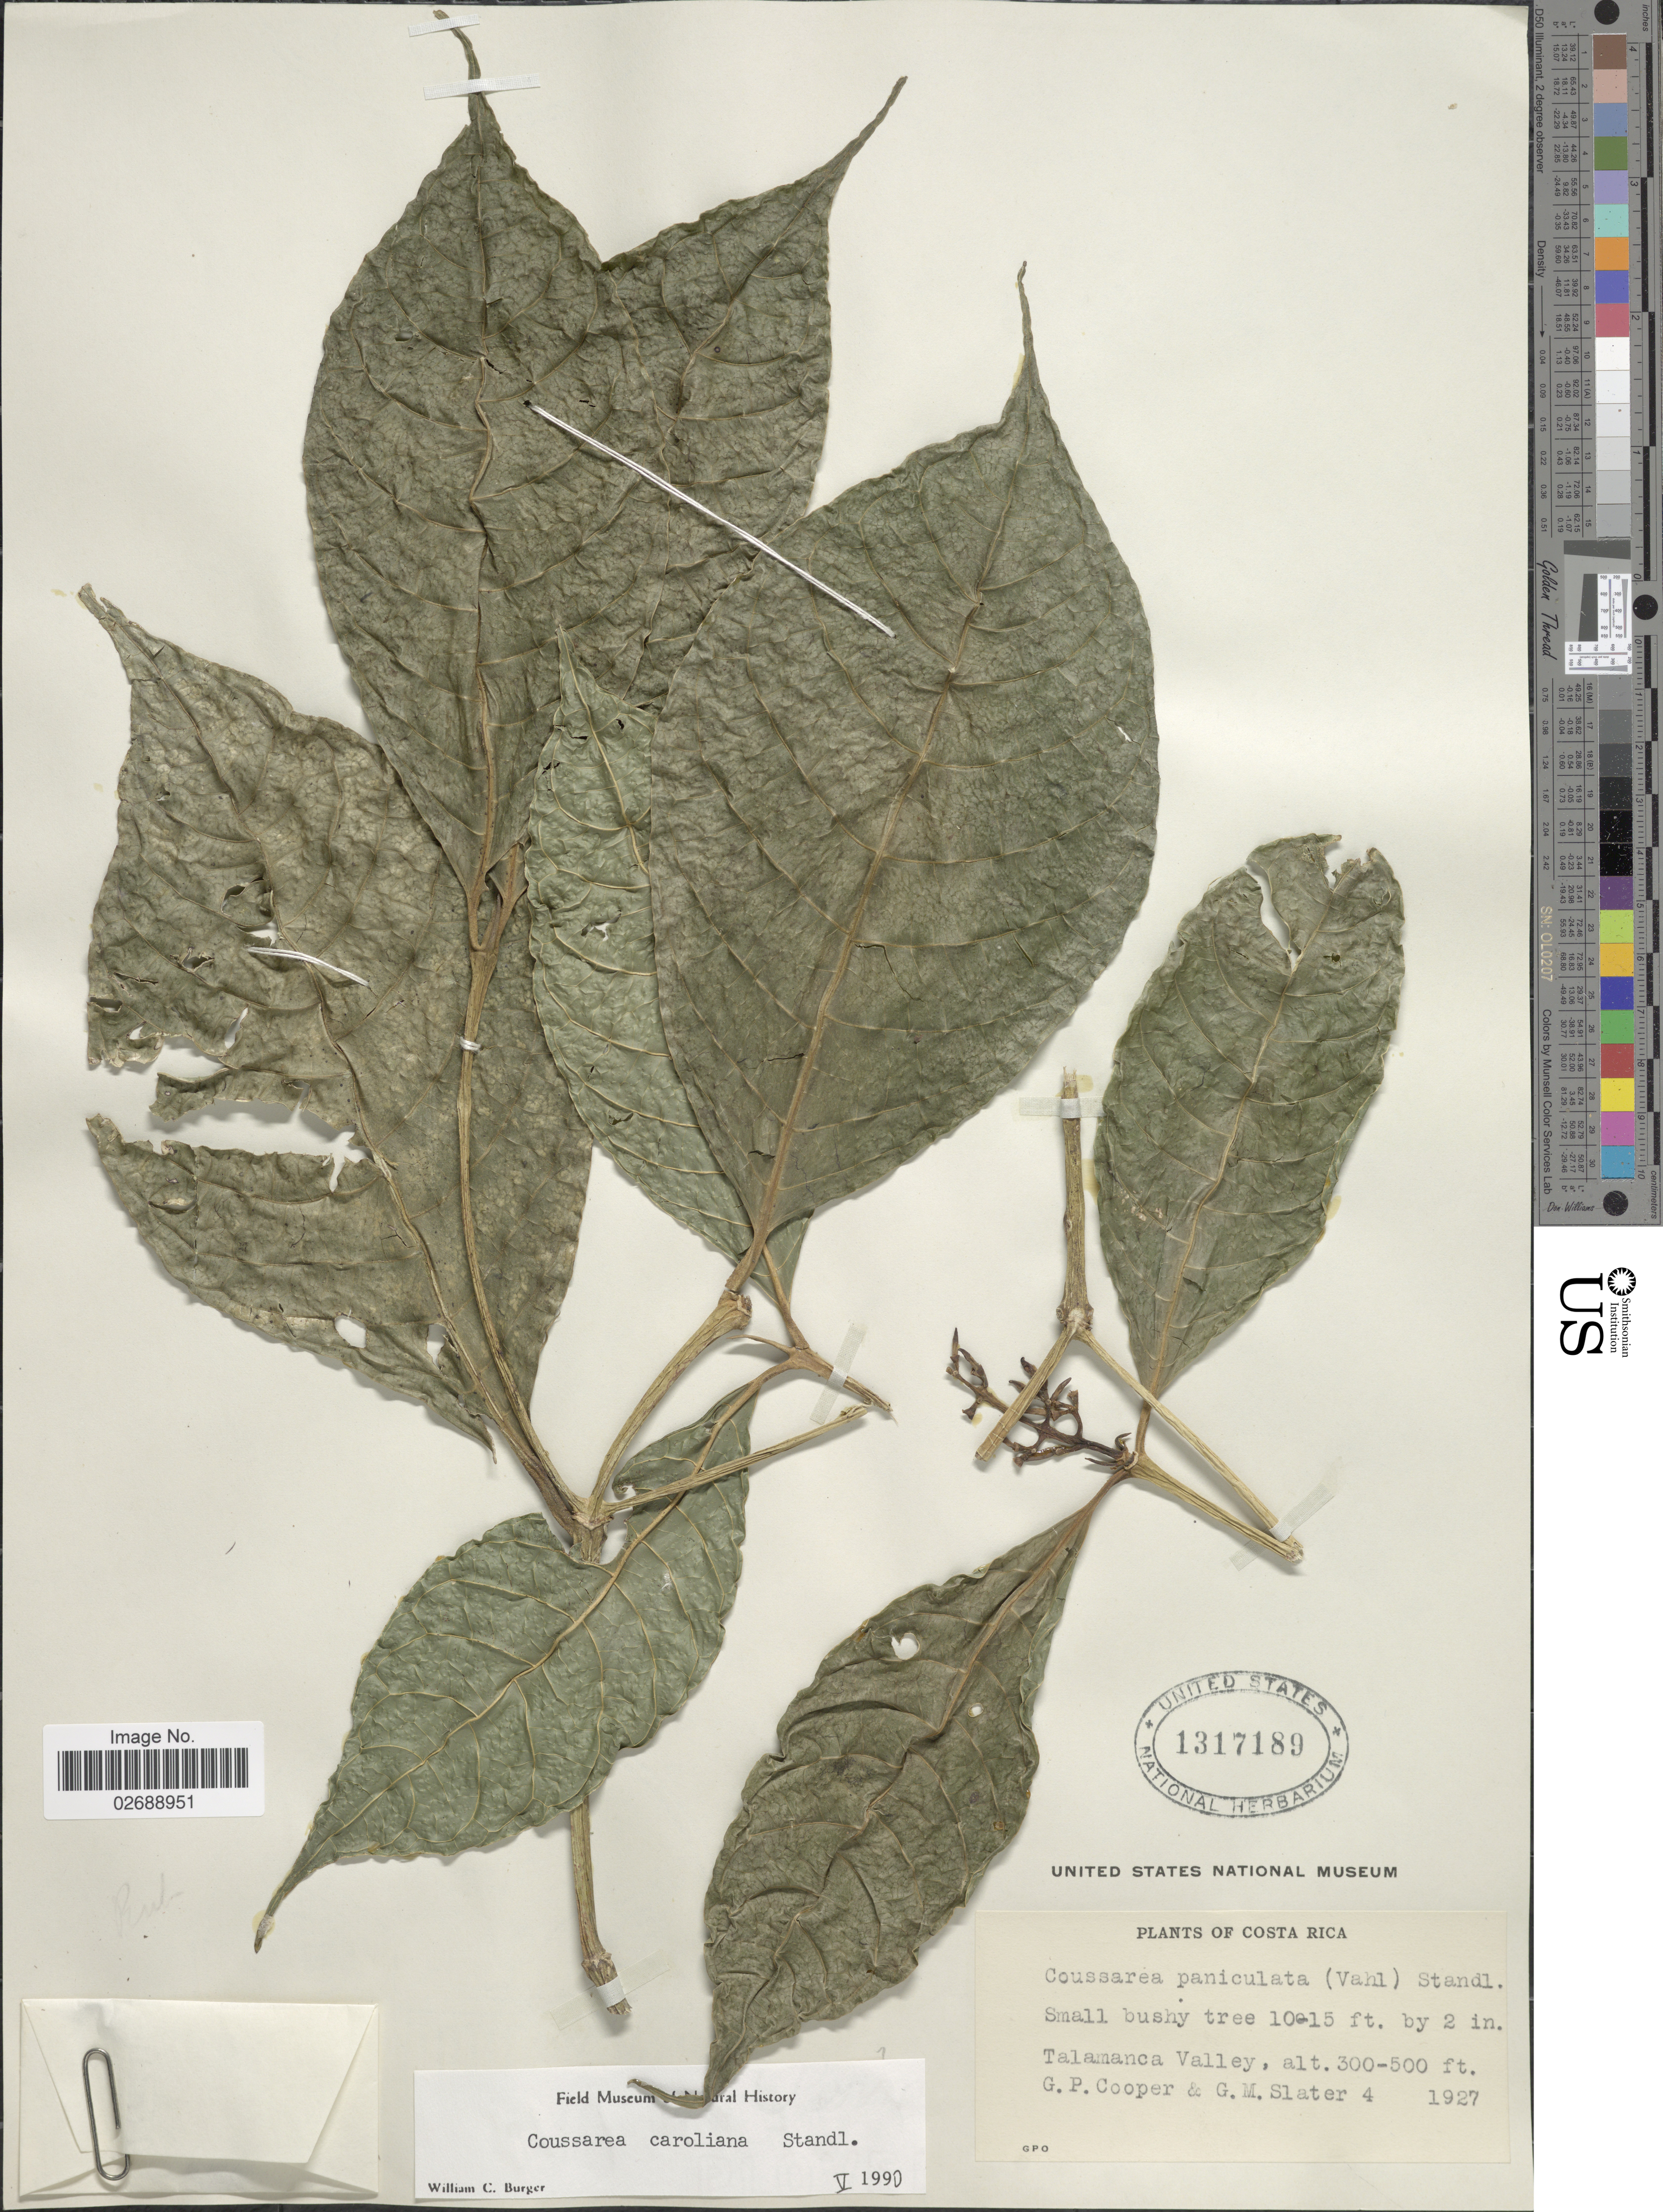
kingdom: Plantae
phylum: Tracheophyta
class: Magnoliopsida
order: Gentianales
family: Rubiaceae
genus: Coussarea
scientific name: Coussarea caroliana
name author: Standl.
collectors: G. Cooper & G. Slater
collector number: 4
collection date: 1927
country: Costa Rica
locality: Talamanca Valley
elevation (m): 91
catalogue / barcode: US 1317189